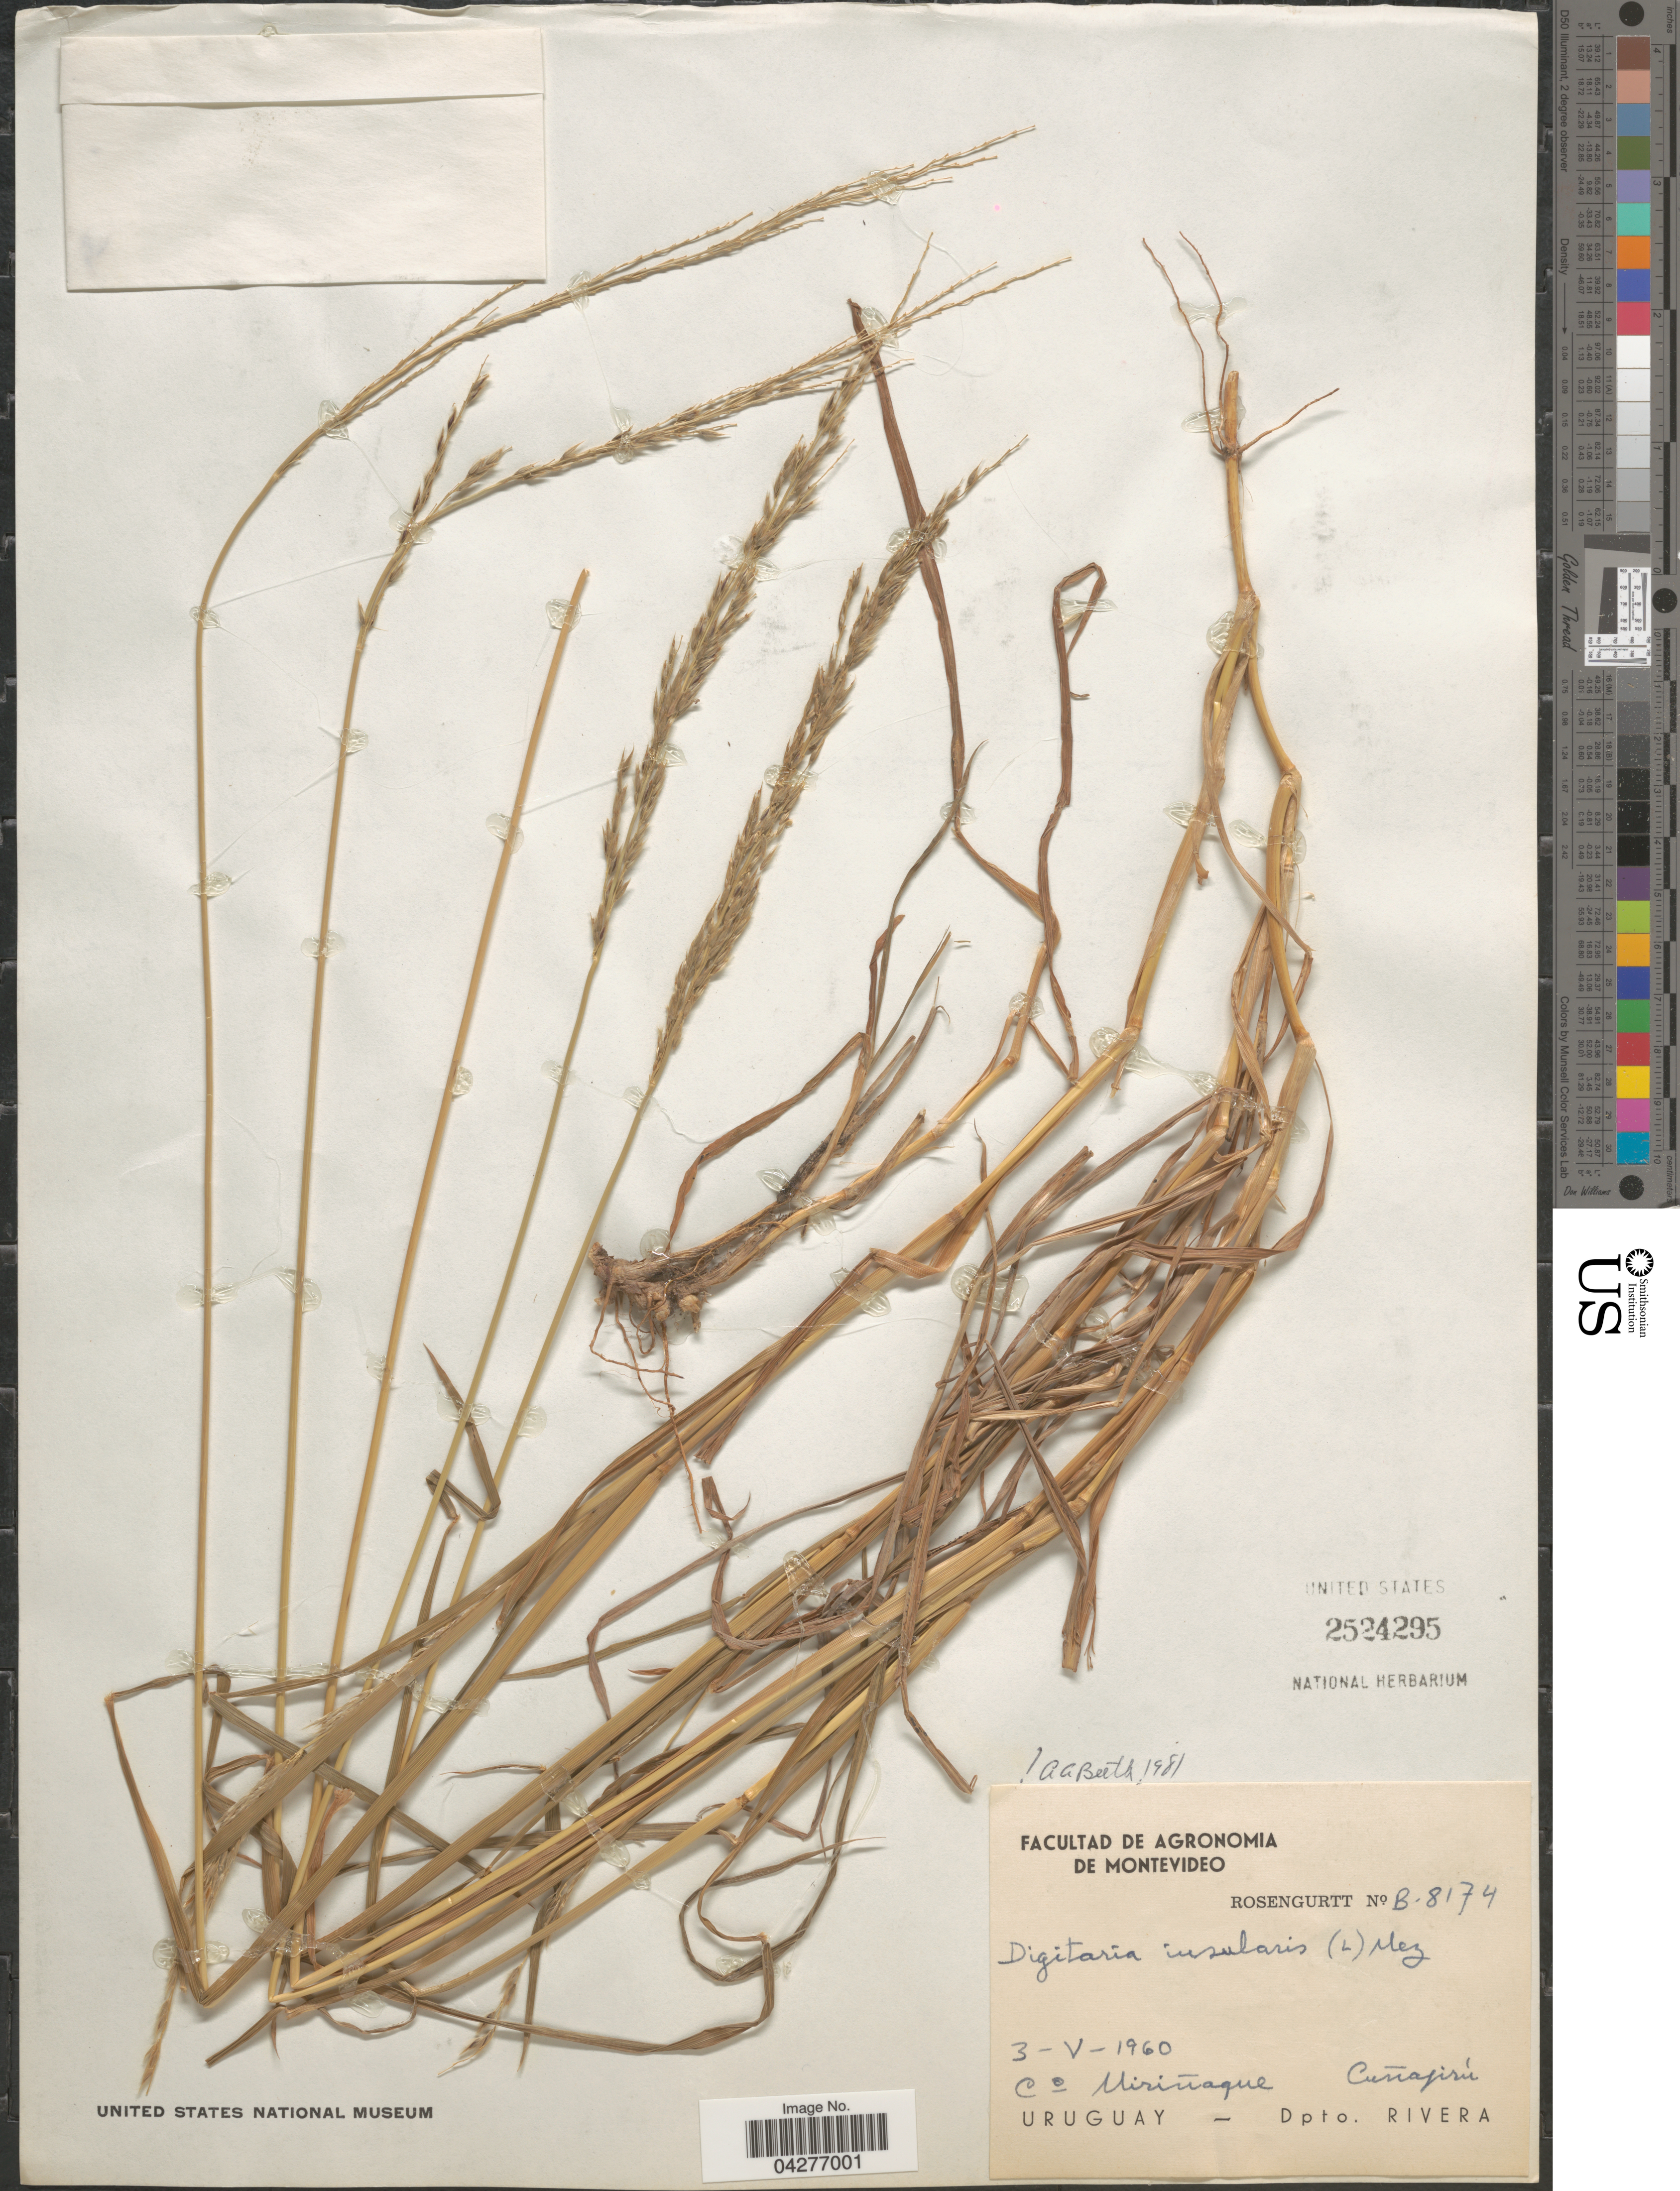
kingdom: Plantae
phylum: Tracheophyta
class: Liliopsida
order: Poales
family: Poaceae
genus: Digitaria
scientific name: Digitaria insularis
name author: (L.) Fedde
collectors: Rosengurtt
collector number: B-8174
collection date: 1960-05-03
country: Uruguay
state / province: Rivera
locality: Co Miriñaque. Cuñapirú. Dpto. Rivera.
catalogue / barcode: US 2524295